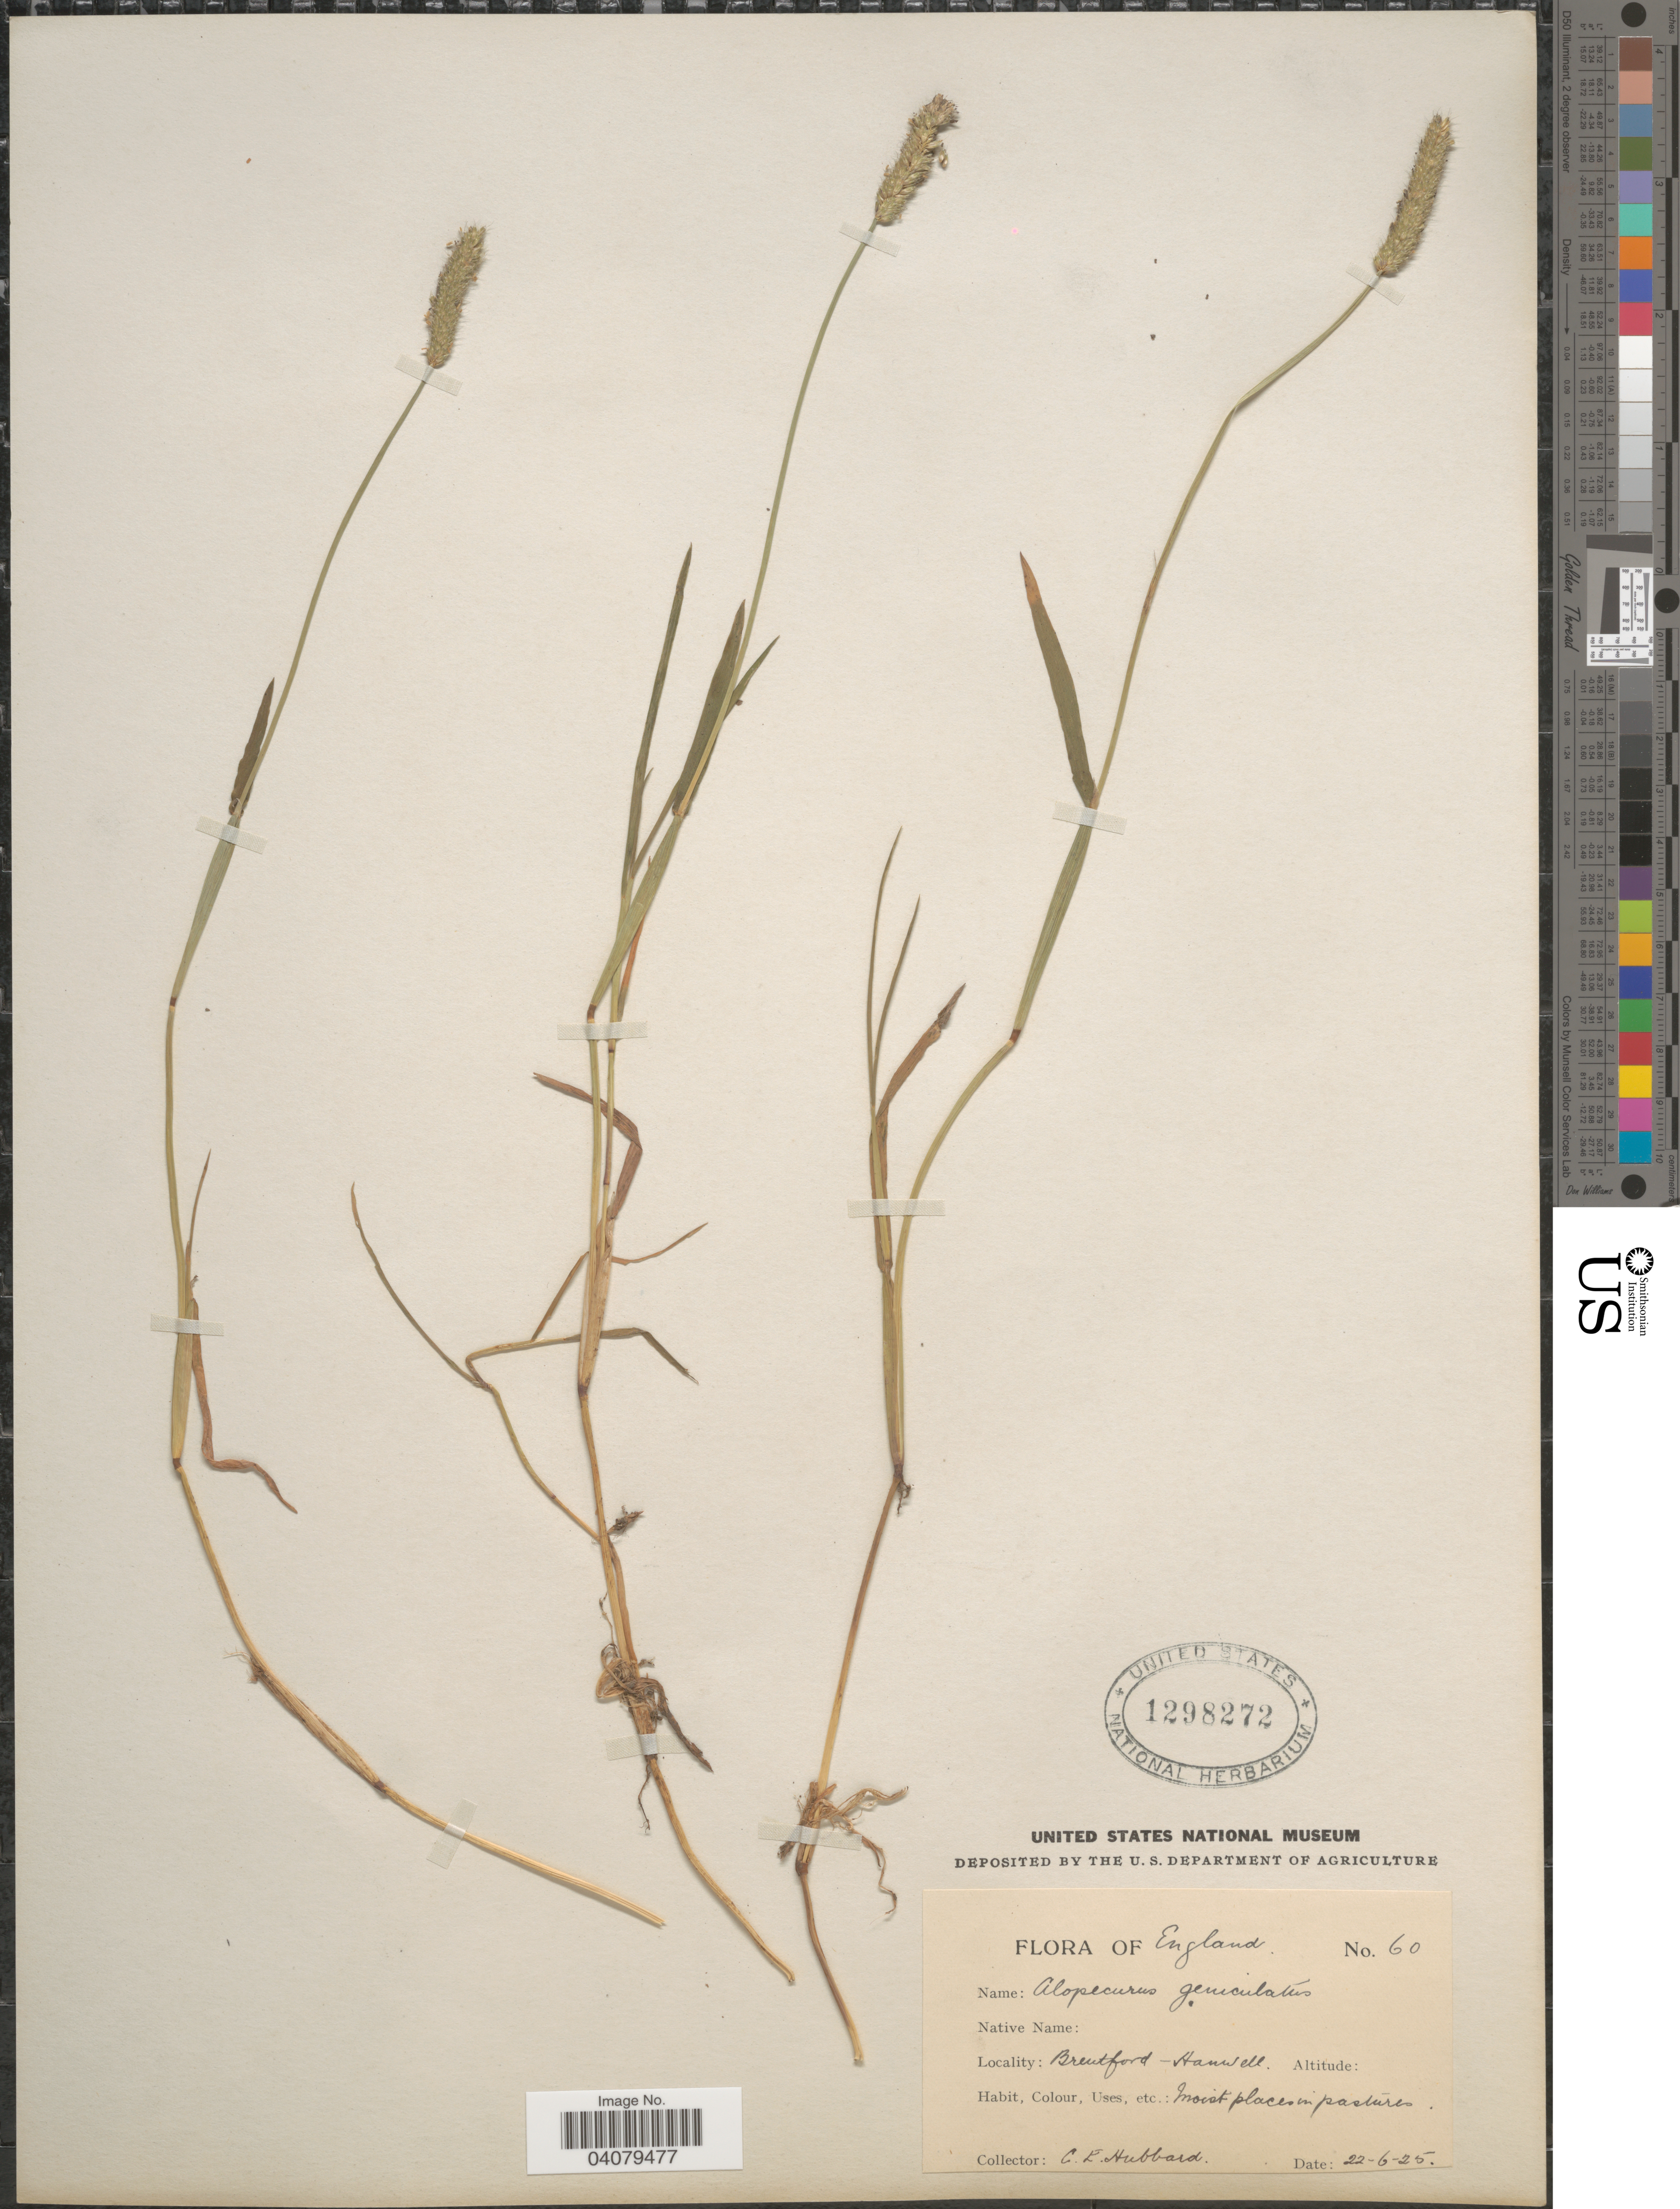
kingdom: Plantae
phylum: Tracheophyta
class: Liliopsida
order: Poales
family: Poaceae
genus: Alopecurus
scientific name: Alopecurus geniculatus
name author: L.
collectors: C. E. Hubbard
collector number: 60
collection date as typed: Transcribed d/m/y: 22/6/25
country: United Kingdom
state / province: England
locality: Brentford-Hanwell.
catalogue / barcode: US 1298272